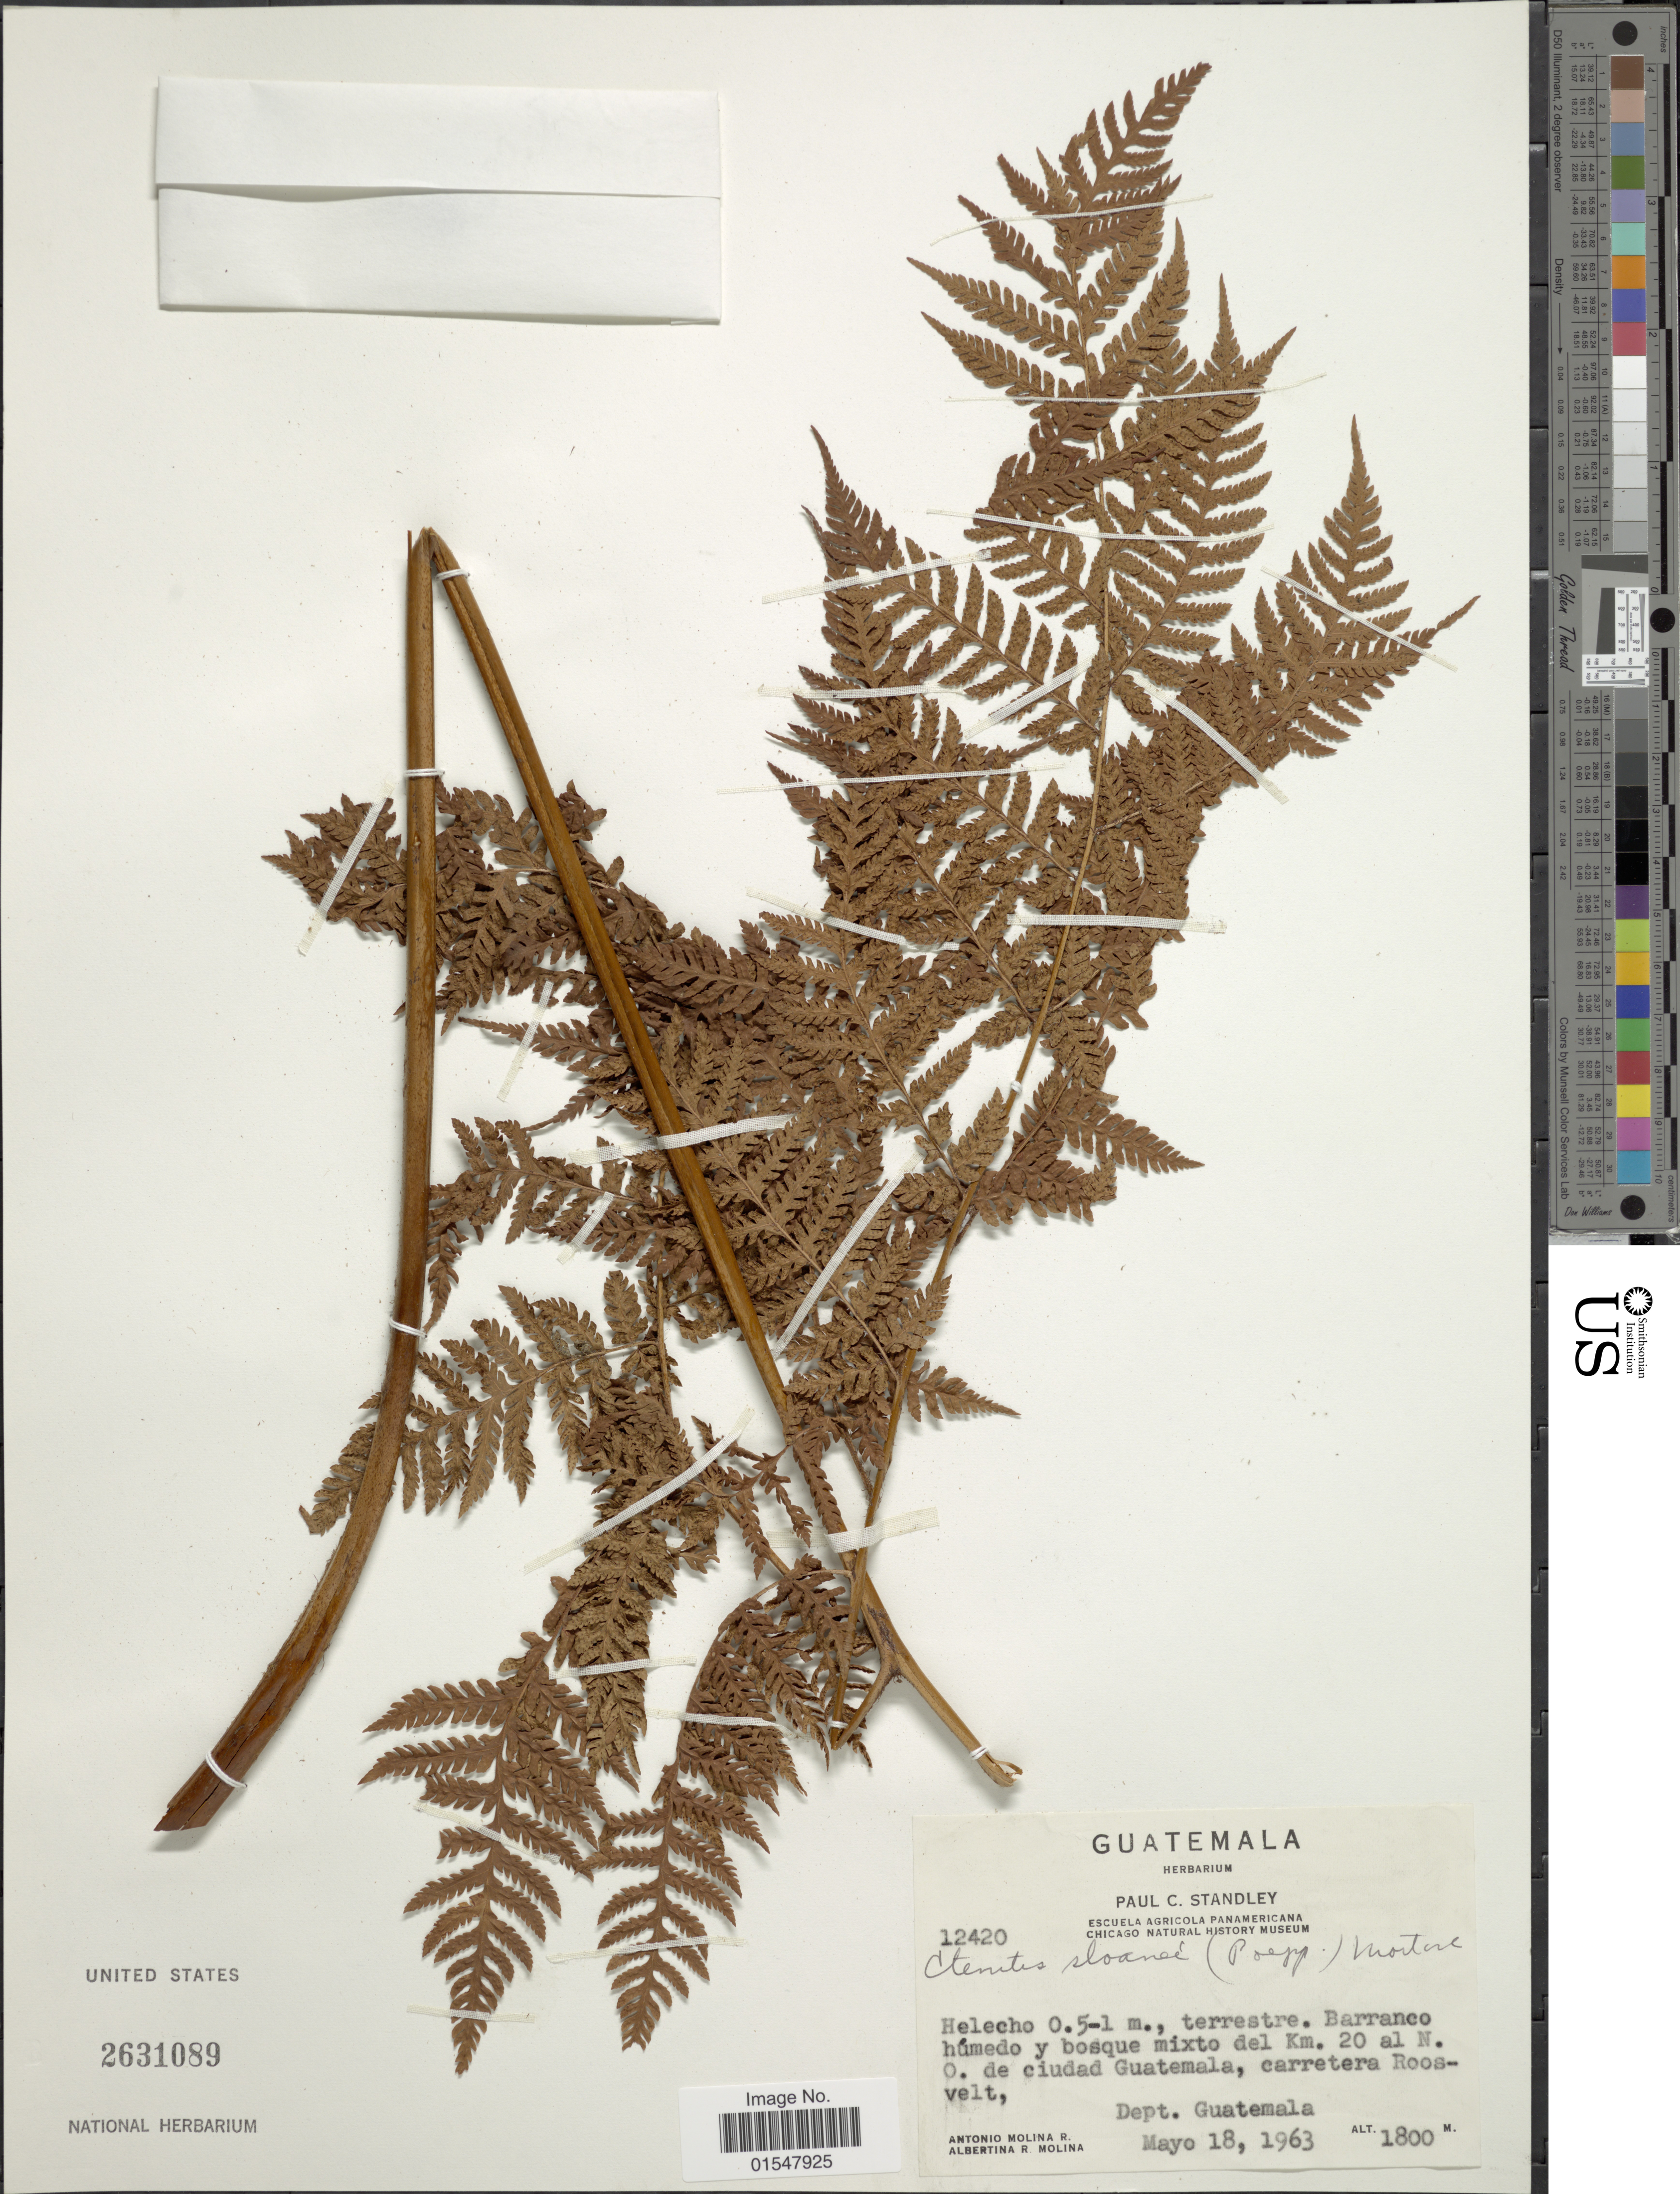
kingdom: Plantae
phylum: Tracheophyta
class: Polypodiopsida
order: Polypodiales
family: Dryopteridaceae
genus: Ctenitis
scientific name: Ctenitis sloanei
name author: (Poepp. ex Spreng.) C.V. Morton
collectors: A. Molina R. & A. R. Molina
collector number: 12420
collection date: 1963-05-18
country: Guatemala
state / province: Guatemala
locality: Guatemala, Barranco húmedo y bosque mixto del Km. 20 al N.O. de cuidad Guatemala, carretera Roosvelt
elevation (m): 1800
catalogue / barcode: US 2631089